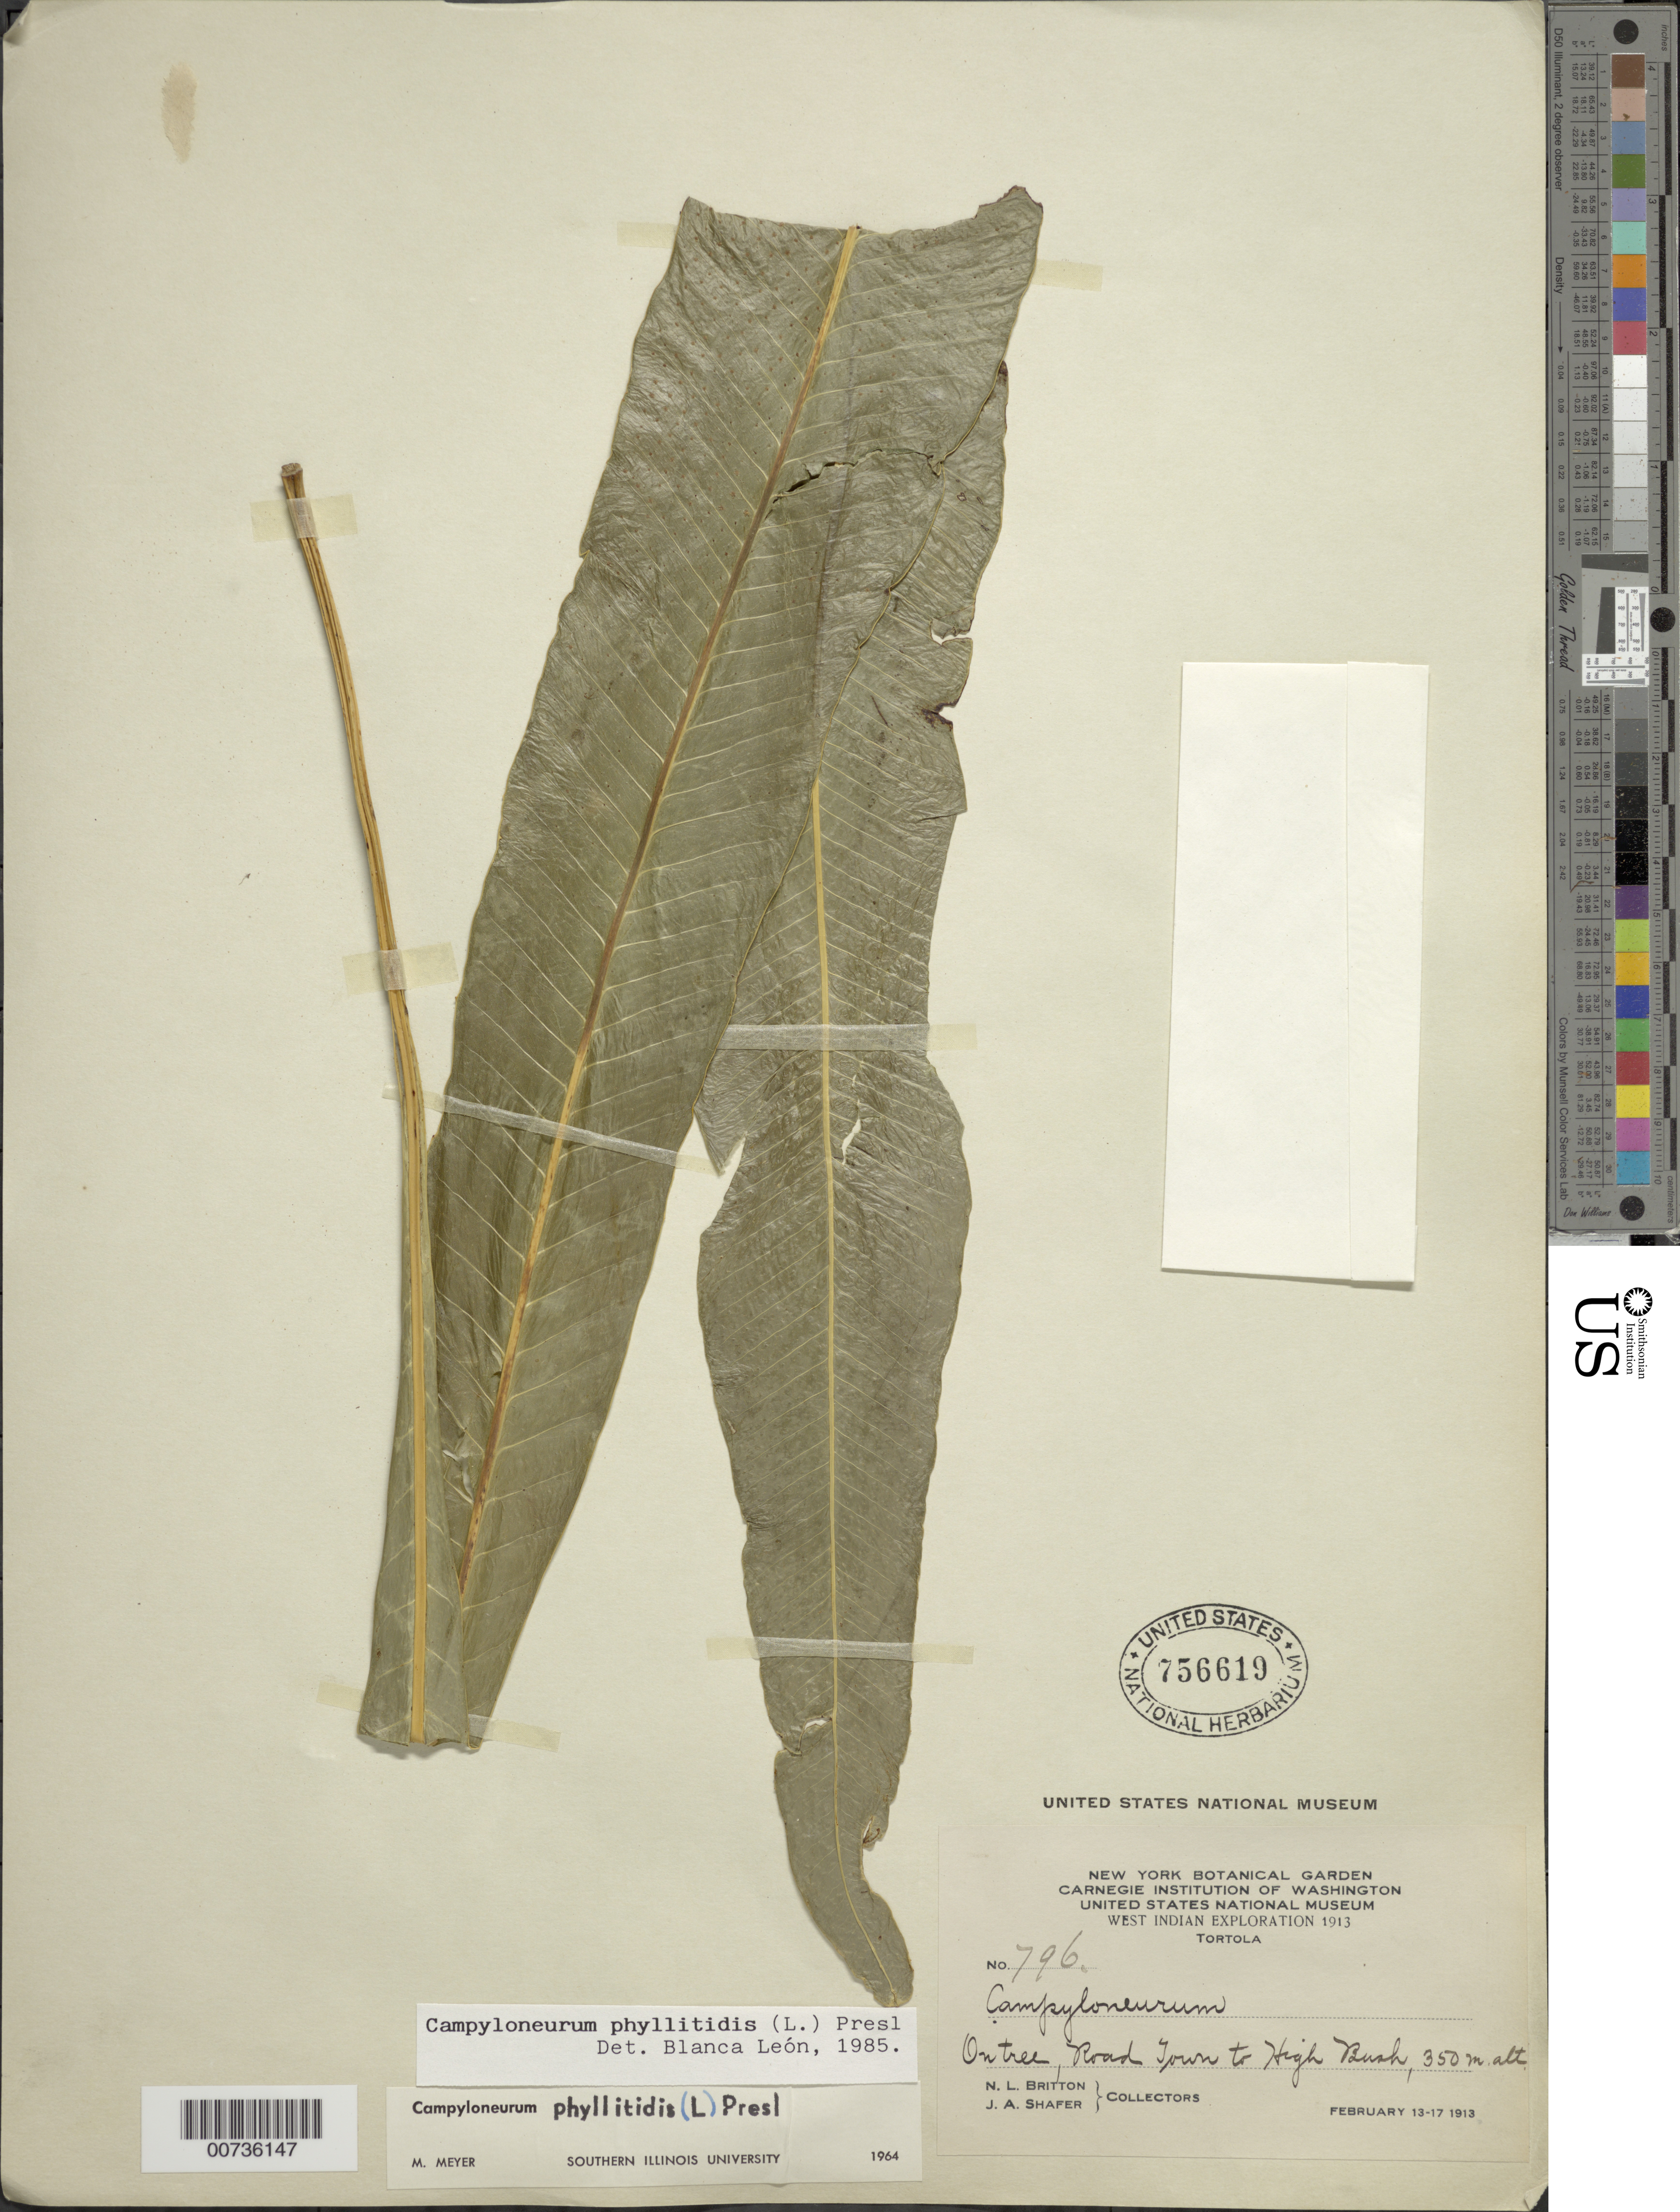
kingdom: Plantae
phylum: Tracheophyta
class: Polypodiopsida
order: Polypodiales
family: Polypodiaceae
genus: Campyloneurum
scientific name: Campyloneurum phyllitidis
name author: (L.) C. Presl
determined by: León, B.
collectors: N. Britton & J. A. Shafer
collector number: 796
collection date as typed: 13 Feb 1913 to 17 Feb 1913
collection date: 1913-02-13/1913-02-17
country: British Virgin Islands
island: Tortola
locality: Road Town to High Bush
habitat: On tree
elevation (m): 350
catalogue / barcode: US 756619